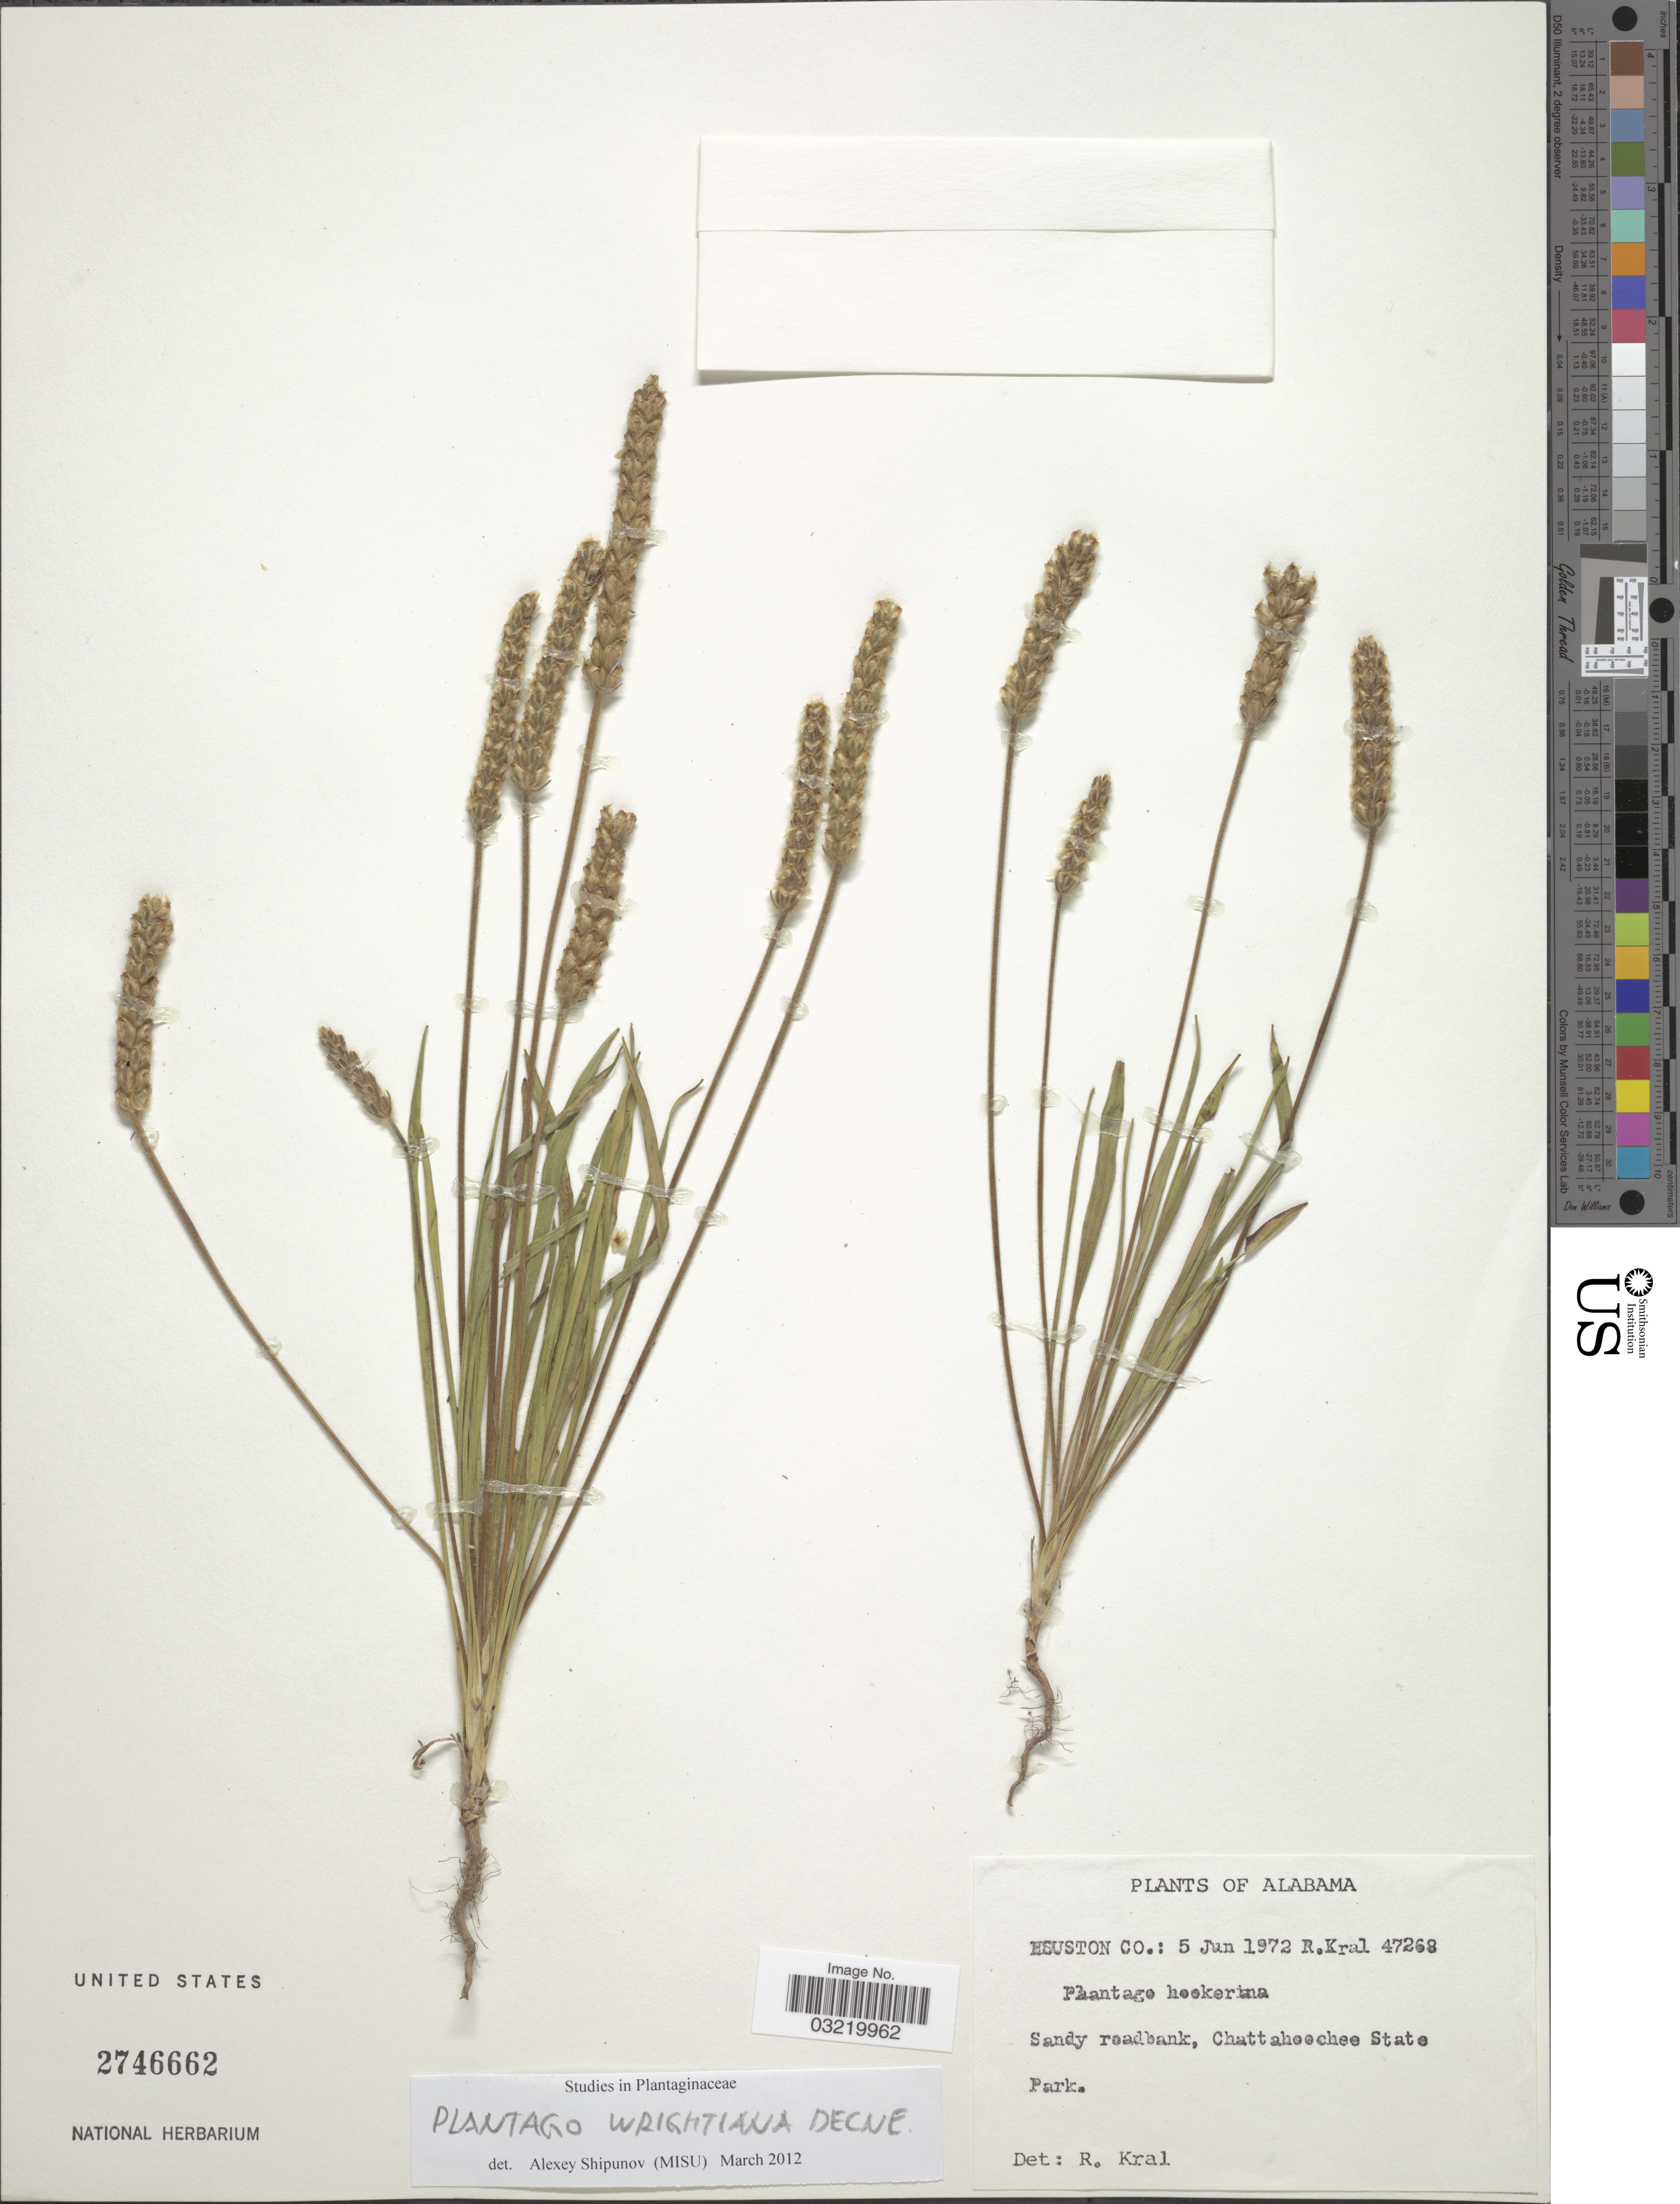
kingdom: Plantae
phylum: Tracheophyta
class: Magnoliopsida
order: Lamiales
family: Plantaginaceae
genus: Plantago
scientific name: Plantago wrightiana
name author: Decne. ex A. DC.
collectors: R. Kral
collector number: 47268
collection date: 1972-06-05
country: United States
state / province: Alabama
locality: Hsuston Co. Sandy roadbank, Chattahoochee State Park.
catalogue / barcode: US 2746662